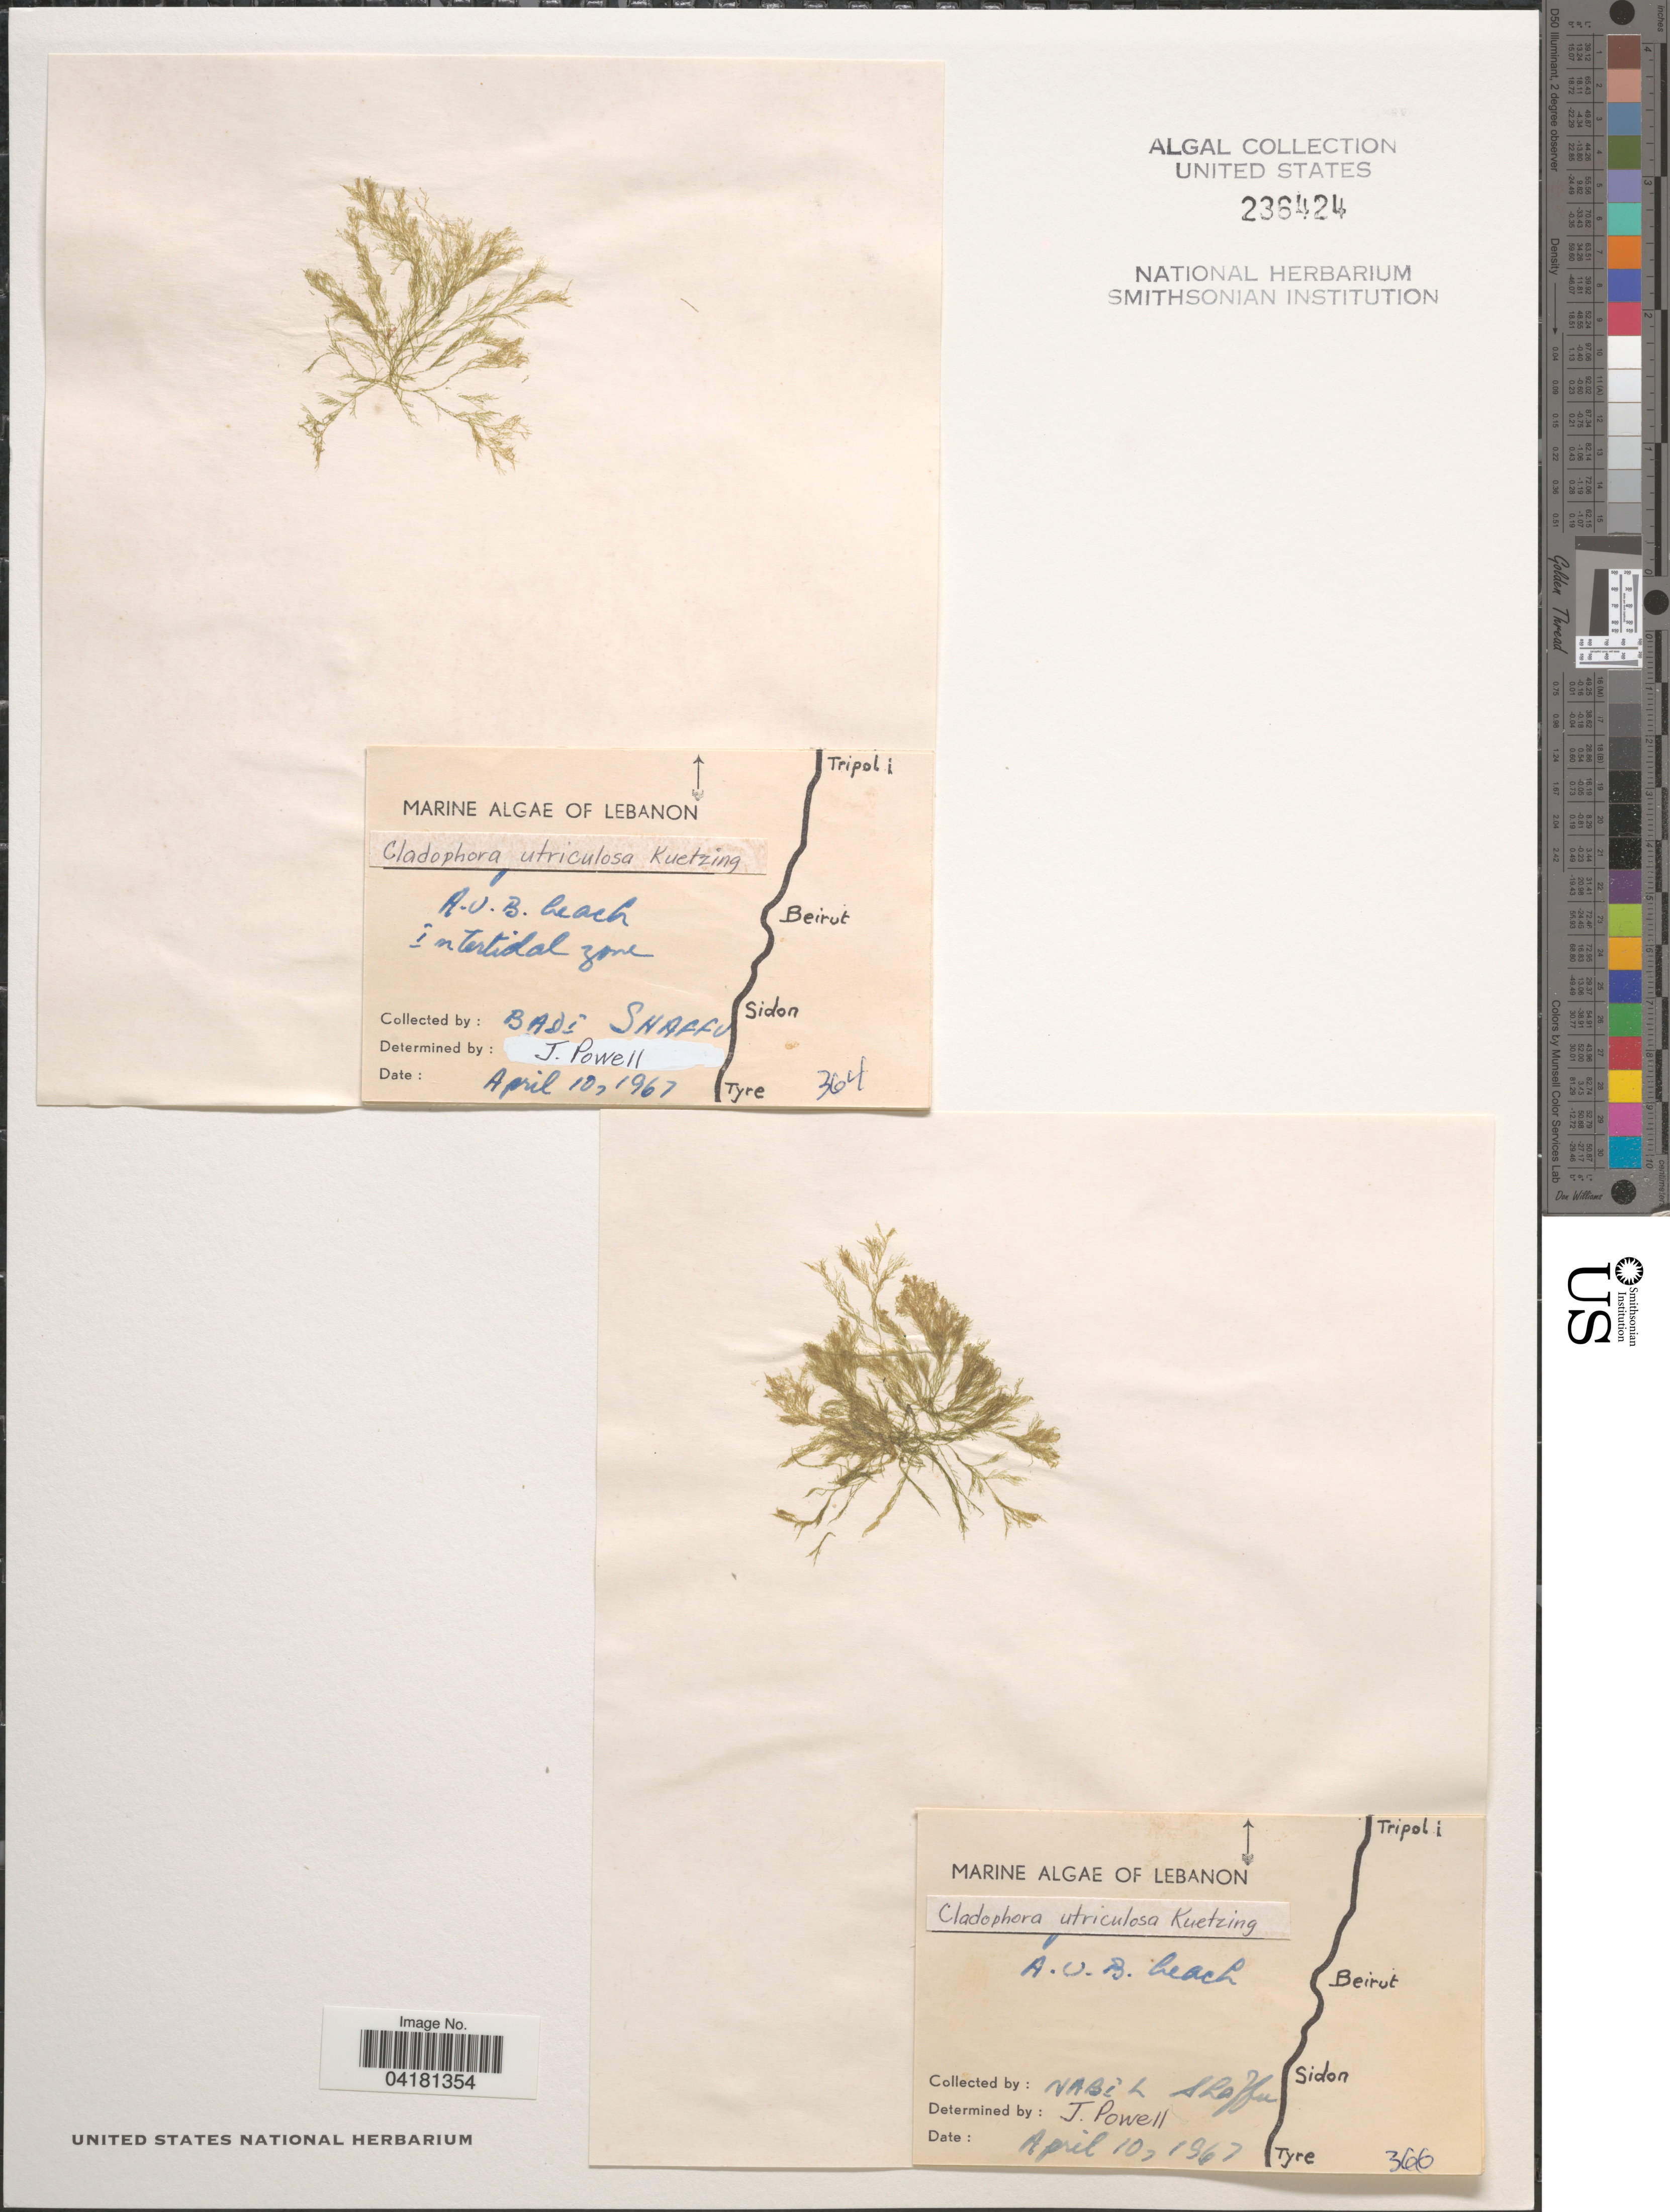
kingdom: Plantae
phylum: Chlorophyta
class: Ulvophyceae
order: Cladophorales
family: Cladophoraceae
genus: Cladophora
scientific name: Cladophora utriculosa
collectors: B. Shaffu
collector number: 364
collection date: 1967-04-10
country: Lebanon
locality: A.U.B. beach. Intertidal zone.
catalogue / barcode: US 236424-2